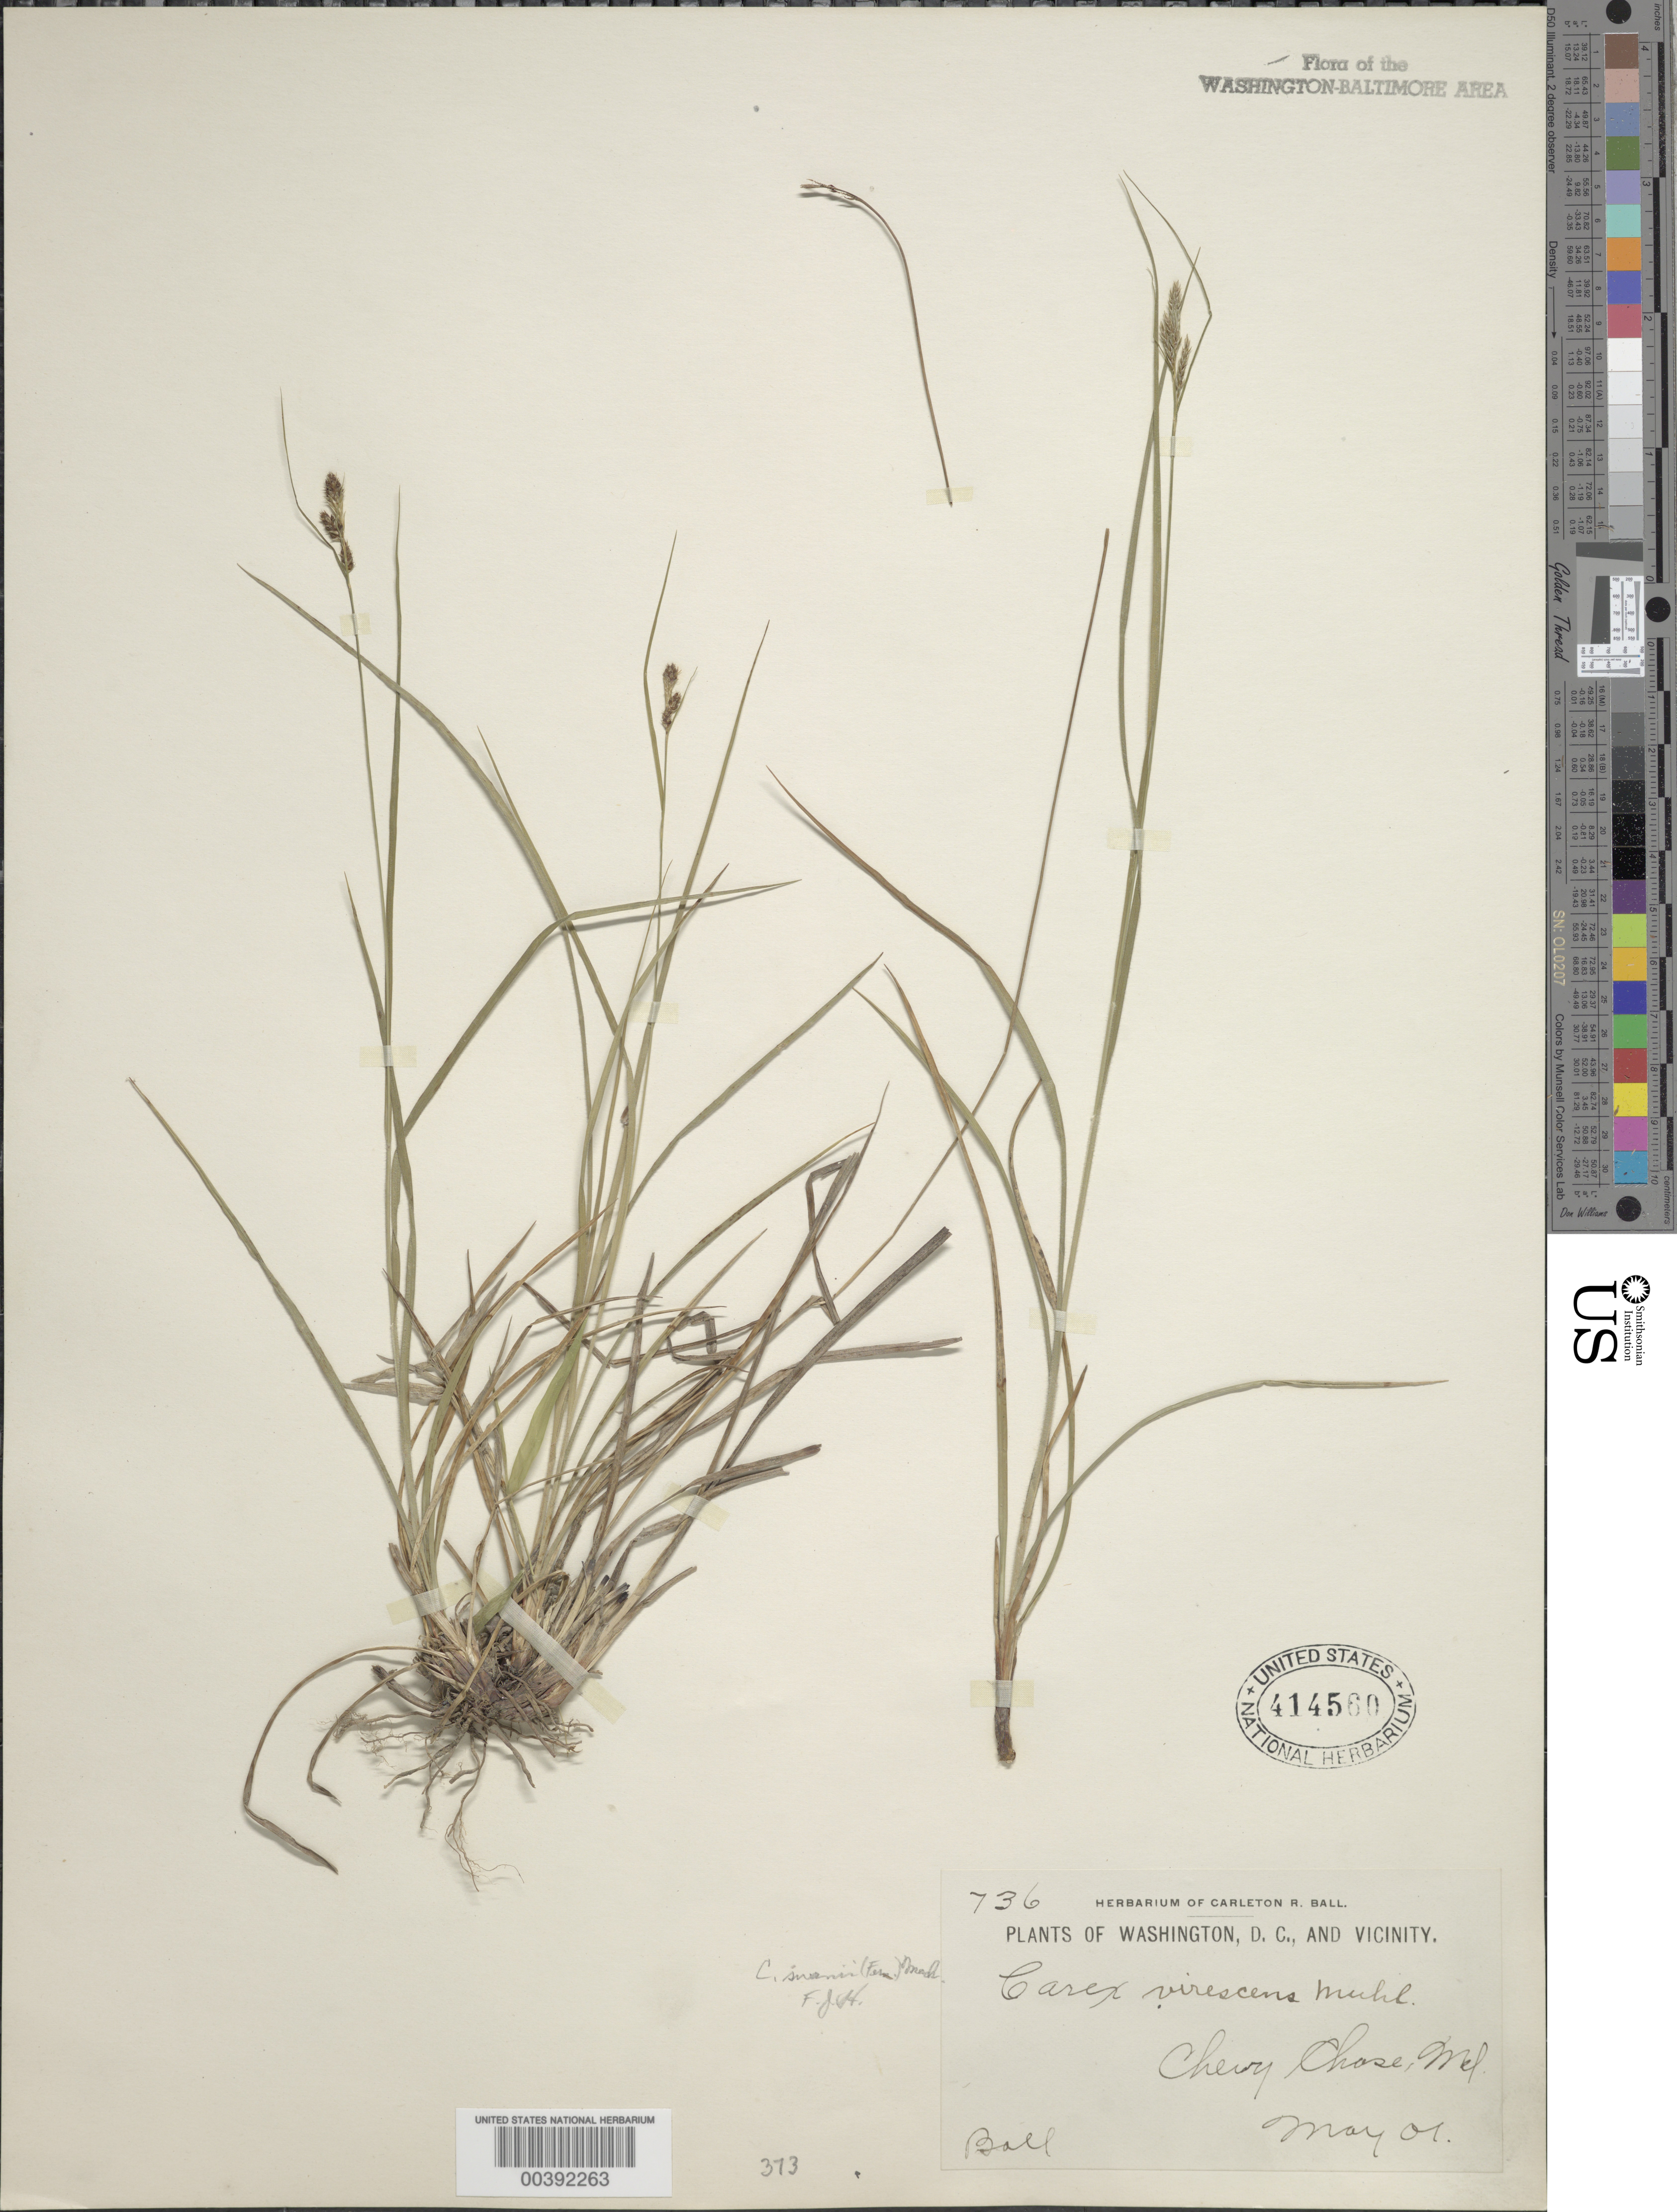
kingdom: Plantae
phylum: Tracheophyta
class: Liliopsida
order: Poales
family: Cyperaceae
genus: Carex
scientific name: Carex virescens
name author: Muhl. ex Willd.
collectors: C. R. Ball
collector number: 736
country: United States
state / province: Maryland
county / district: Montgomery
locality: Chevy Chase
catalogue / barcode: US 414560